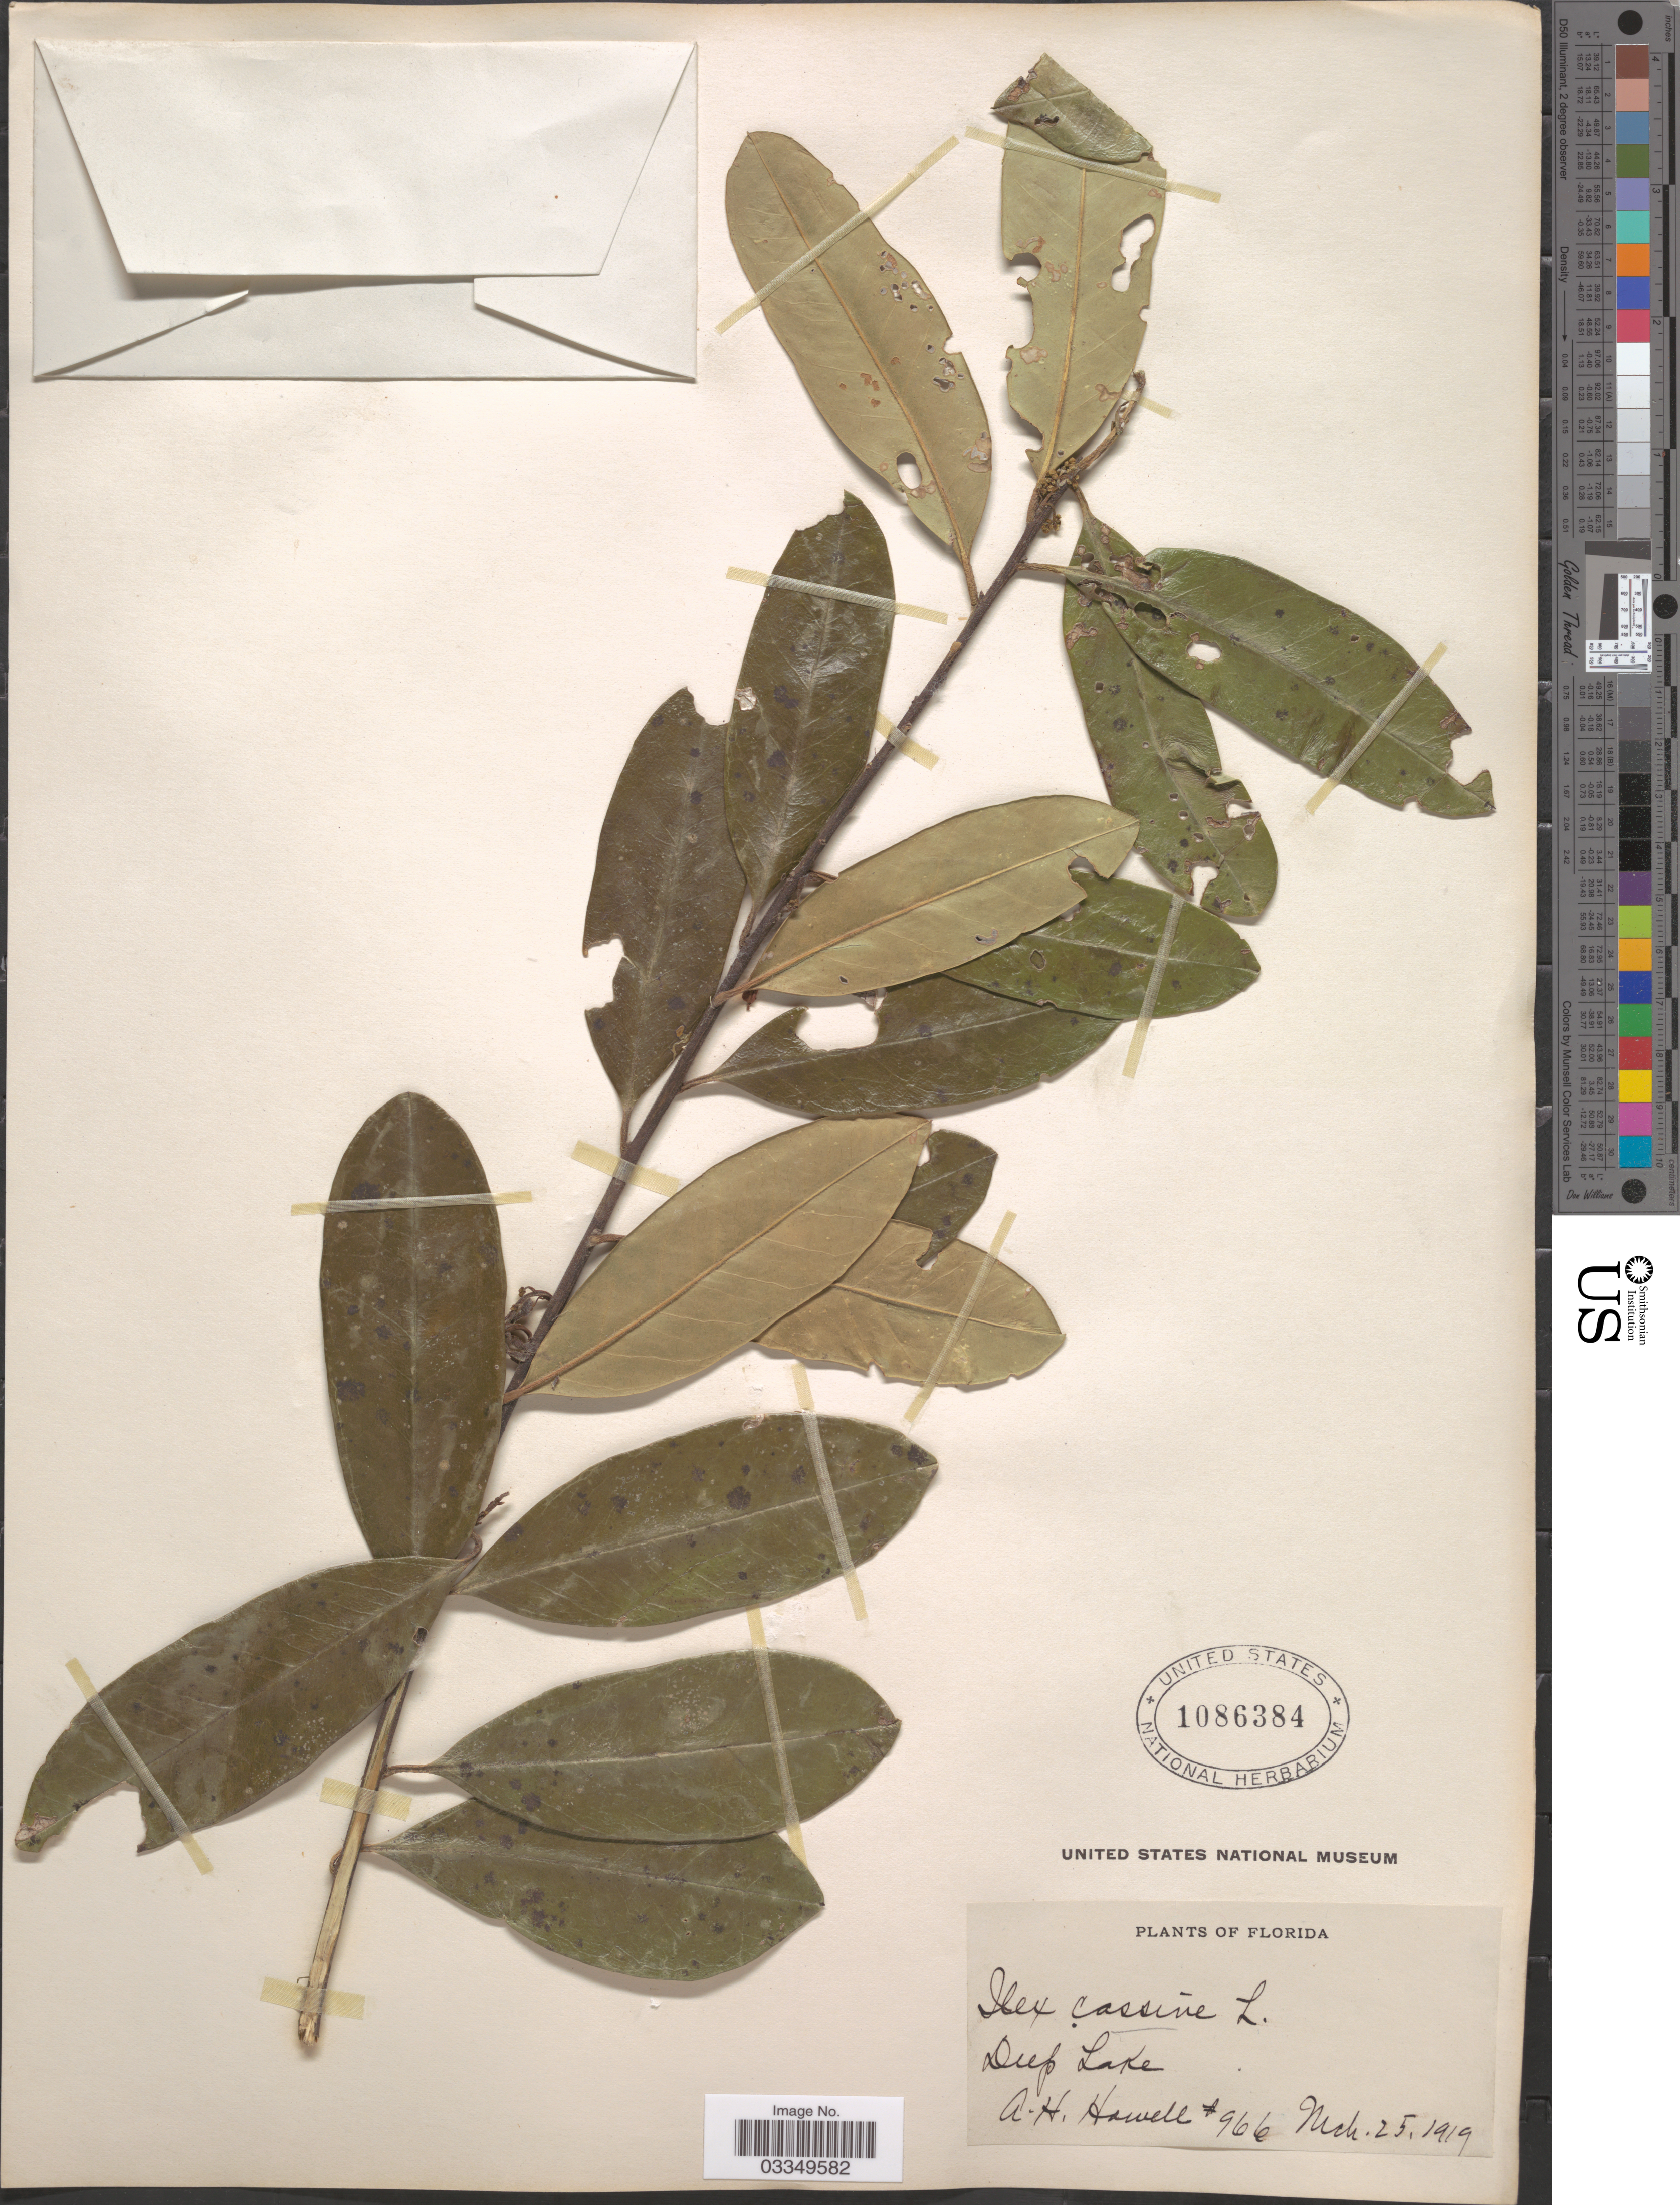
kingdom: Plantae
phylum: Tracheophyta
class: Magnoliopsida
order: Aquifoliales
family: Aquifoliaceae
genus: Ilex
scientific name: Ilex cassine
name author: L.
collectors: A. Howell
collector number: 966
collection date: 1919-03-25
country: United States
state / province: Florida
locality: Deep Lake.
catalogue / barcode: US 1086384